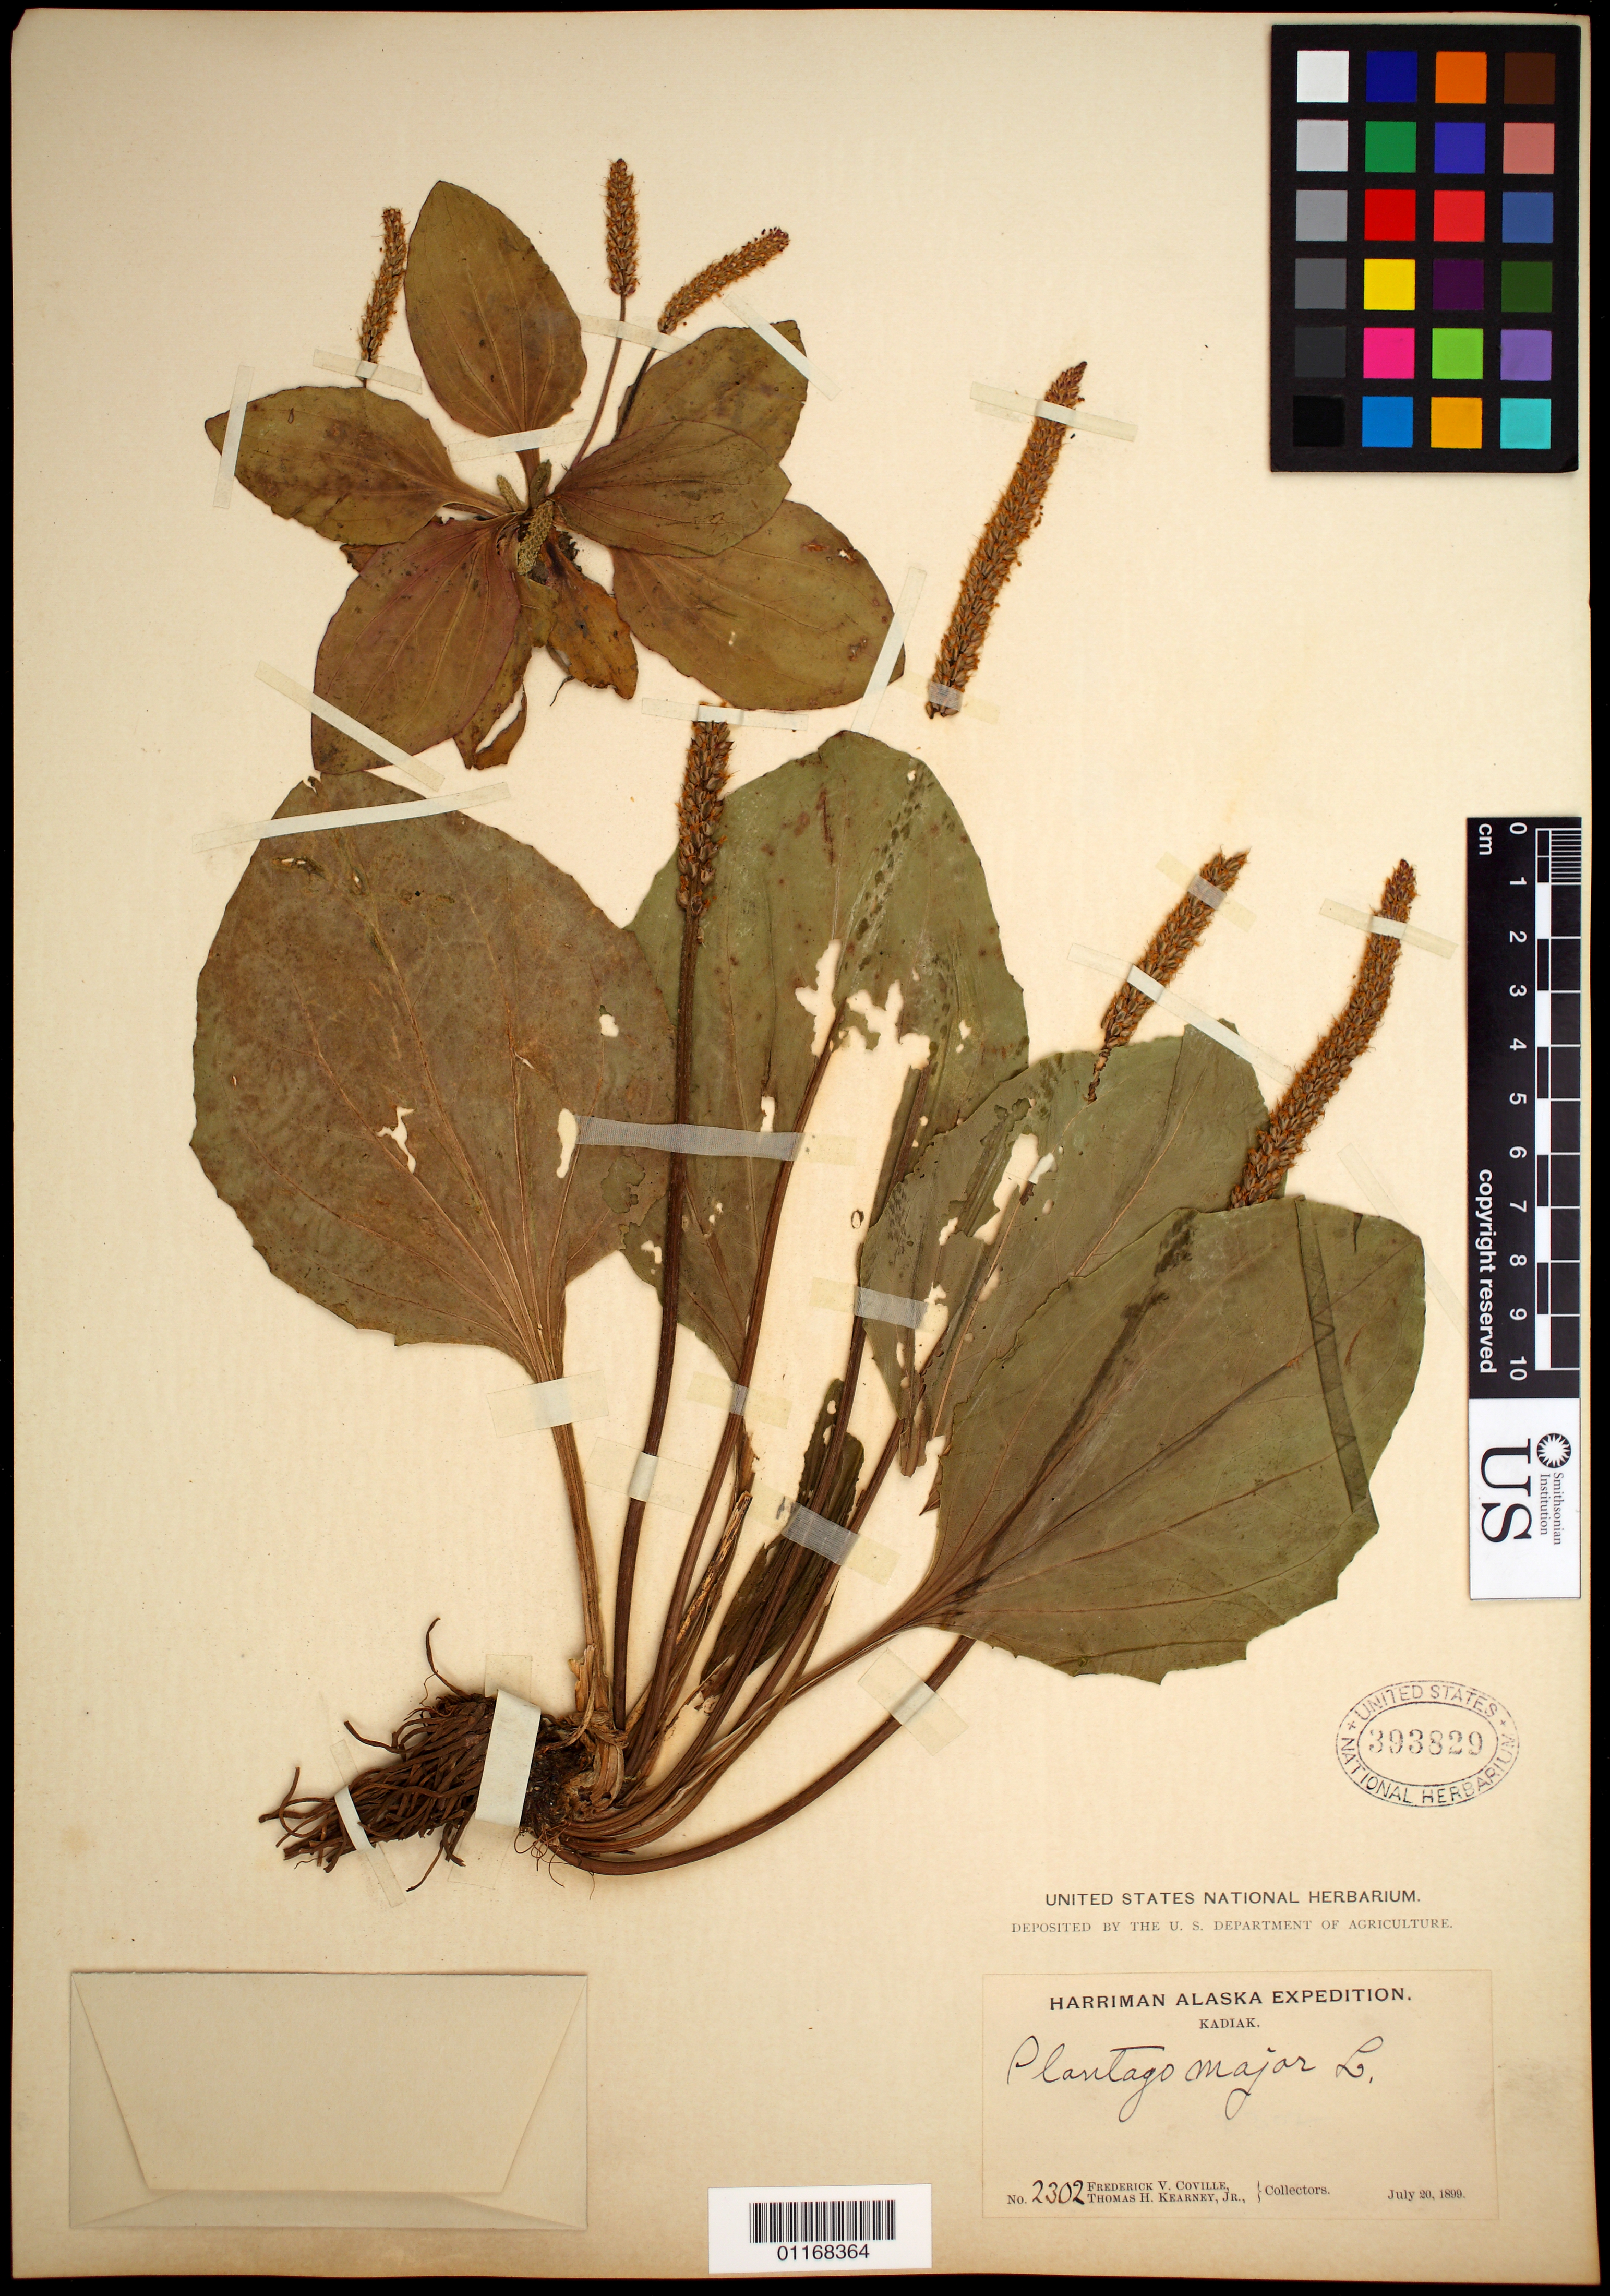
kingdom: Plantae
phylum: Tracheophyta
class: Magnoliopsida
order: Lamiales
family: Plantaginaceae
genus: Plantago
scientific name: Plantago major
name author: L.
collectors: F. V. Coville & T. H. Kearney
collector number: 2302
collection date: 1899-07-20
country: United States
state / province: Alaska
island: Kodiak Island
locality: Kodiak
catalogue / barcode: US 393829